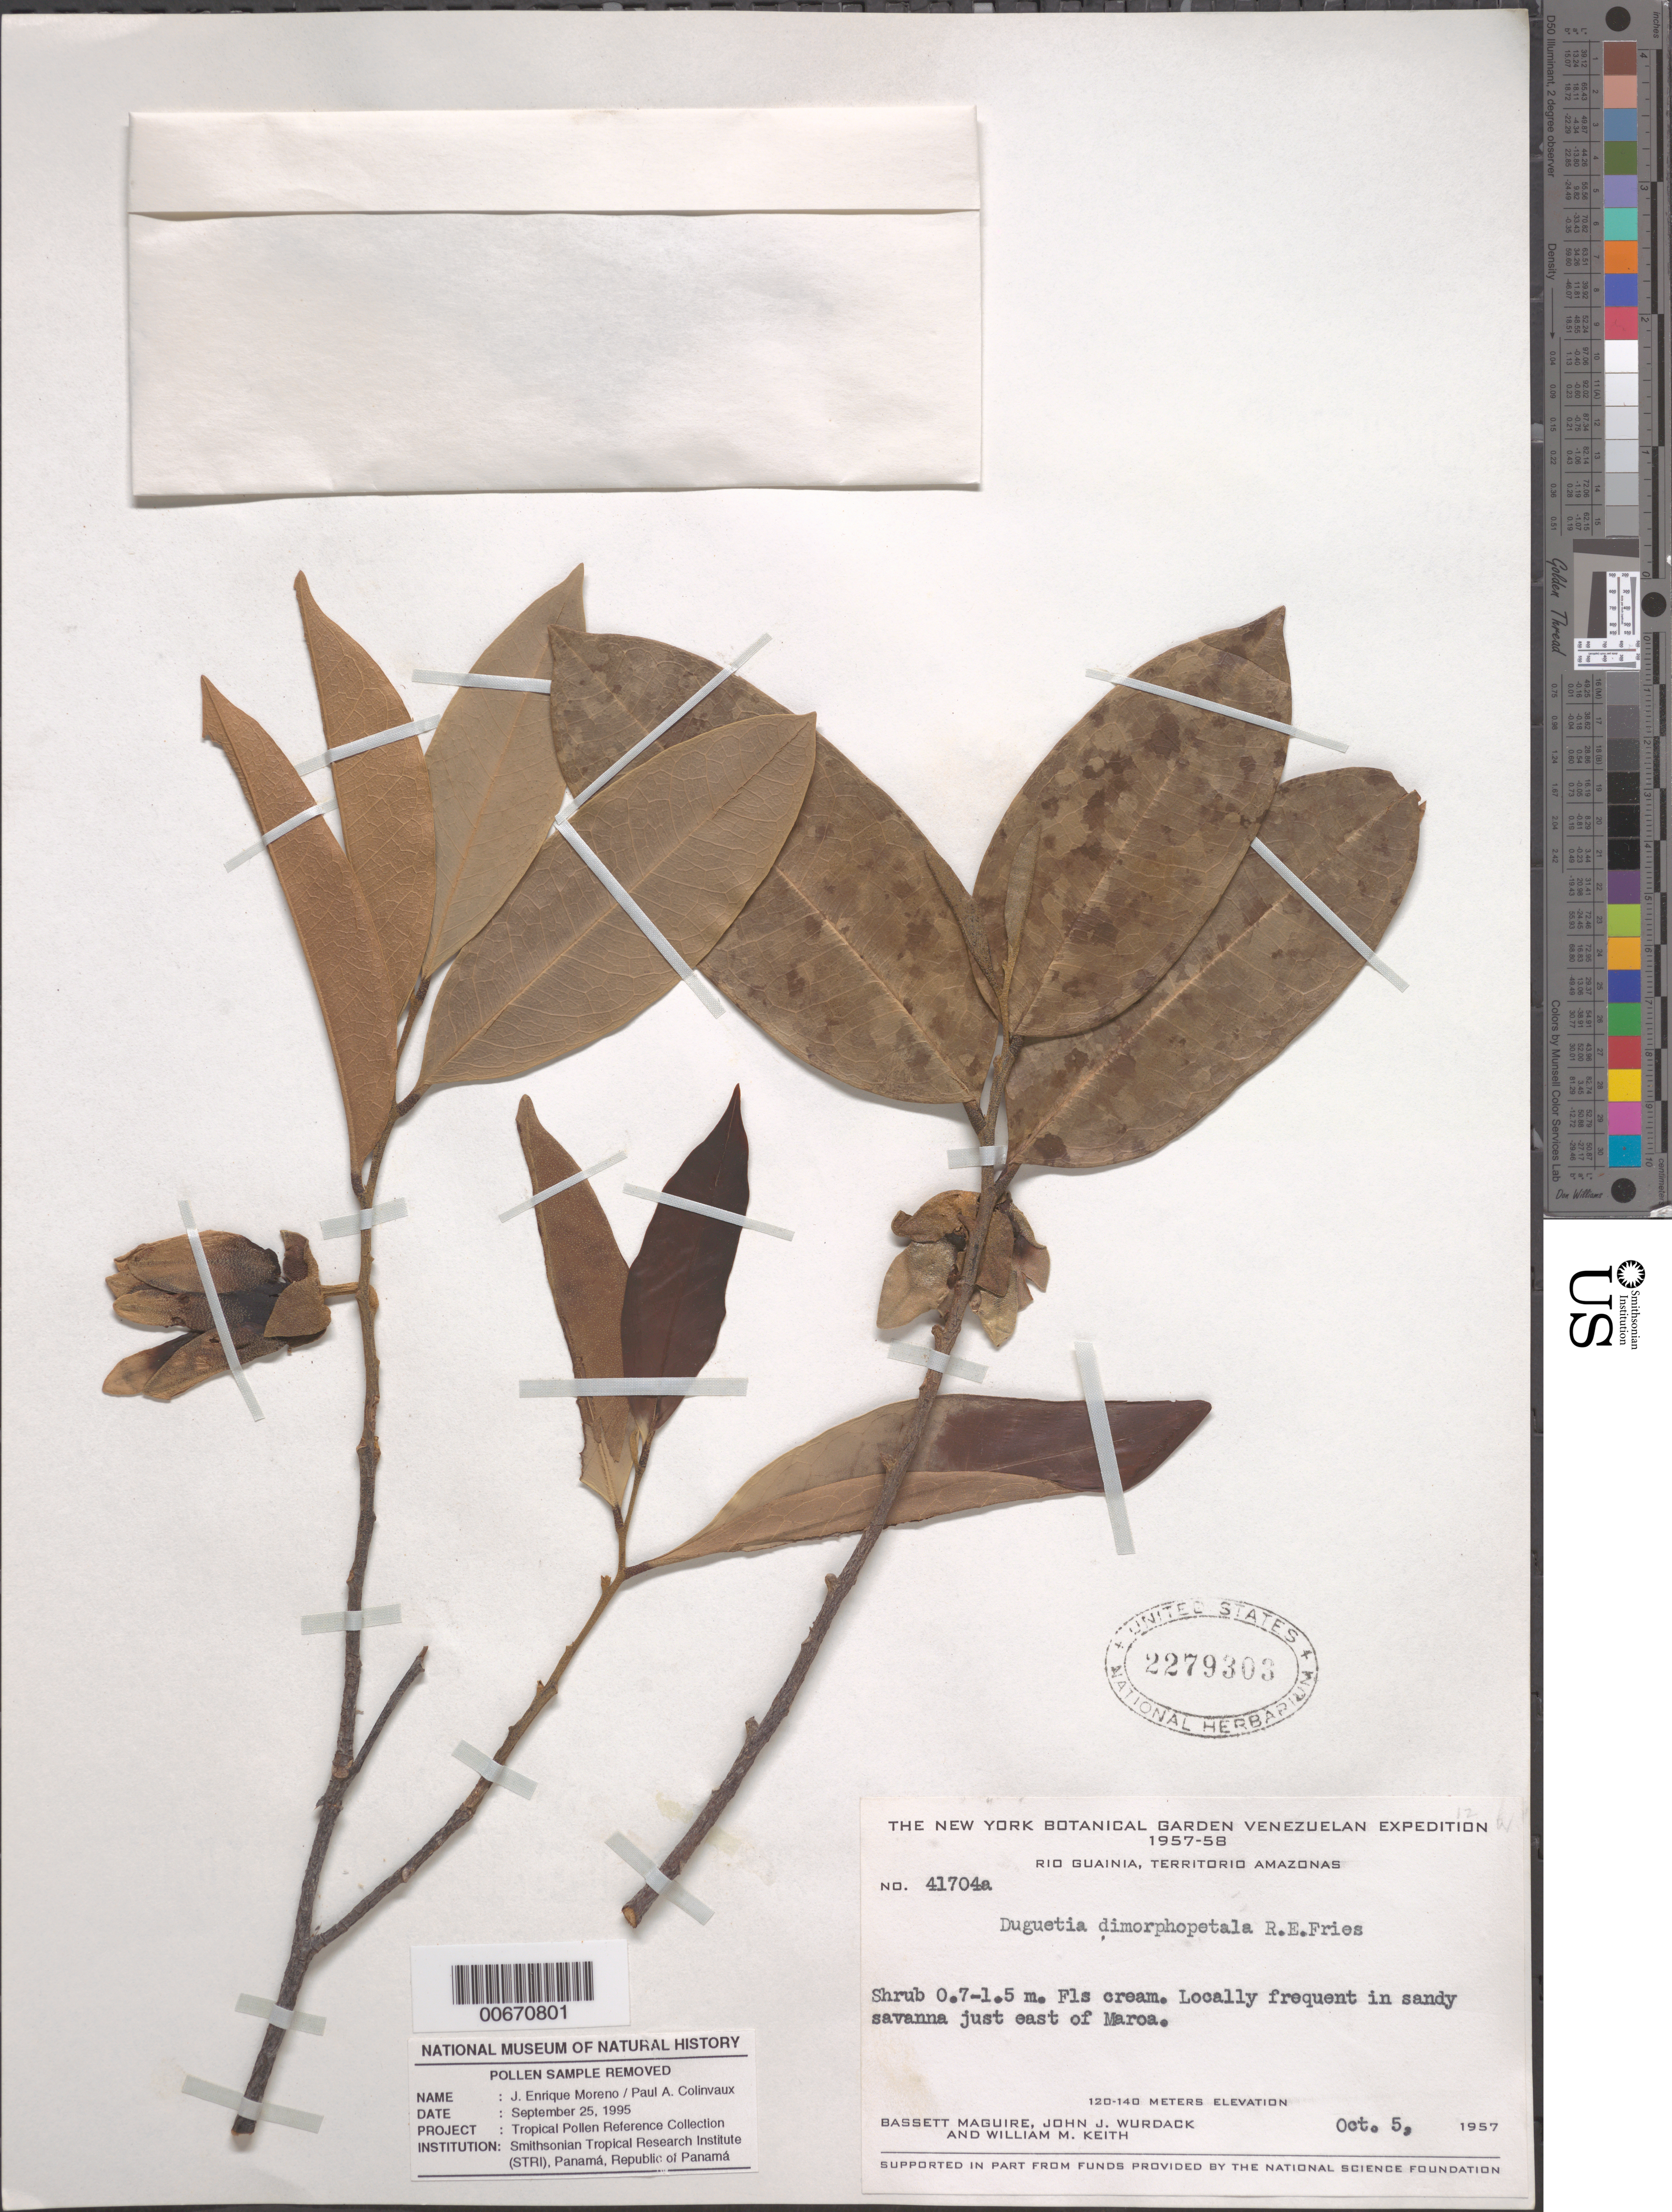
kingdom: Plantae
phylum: Tracheophyta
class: Magnoliopsida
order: Magnoliales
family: Annonaceae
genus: Duguetia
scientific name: Duguetia dimorphopetala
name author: R.E. Fr.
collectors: B. Maguire, J. J. Wurdack & W. Keith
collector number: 41704 a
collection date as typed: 5-Oct-57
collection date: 1957-10-05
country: Venezuela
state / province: Amazonas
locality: Río Guainía, E of Maroa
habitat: Sandy savanna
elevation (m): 120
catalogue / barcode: US 2279303